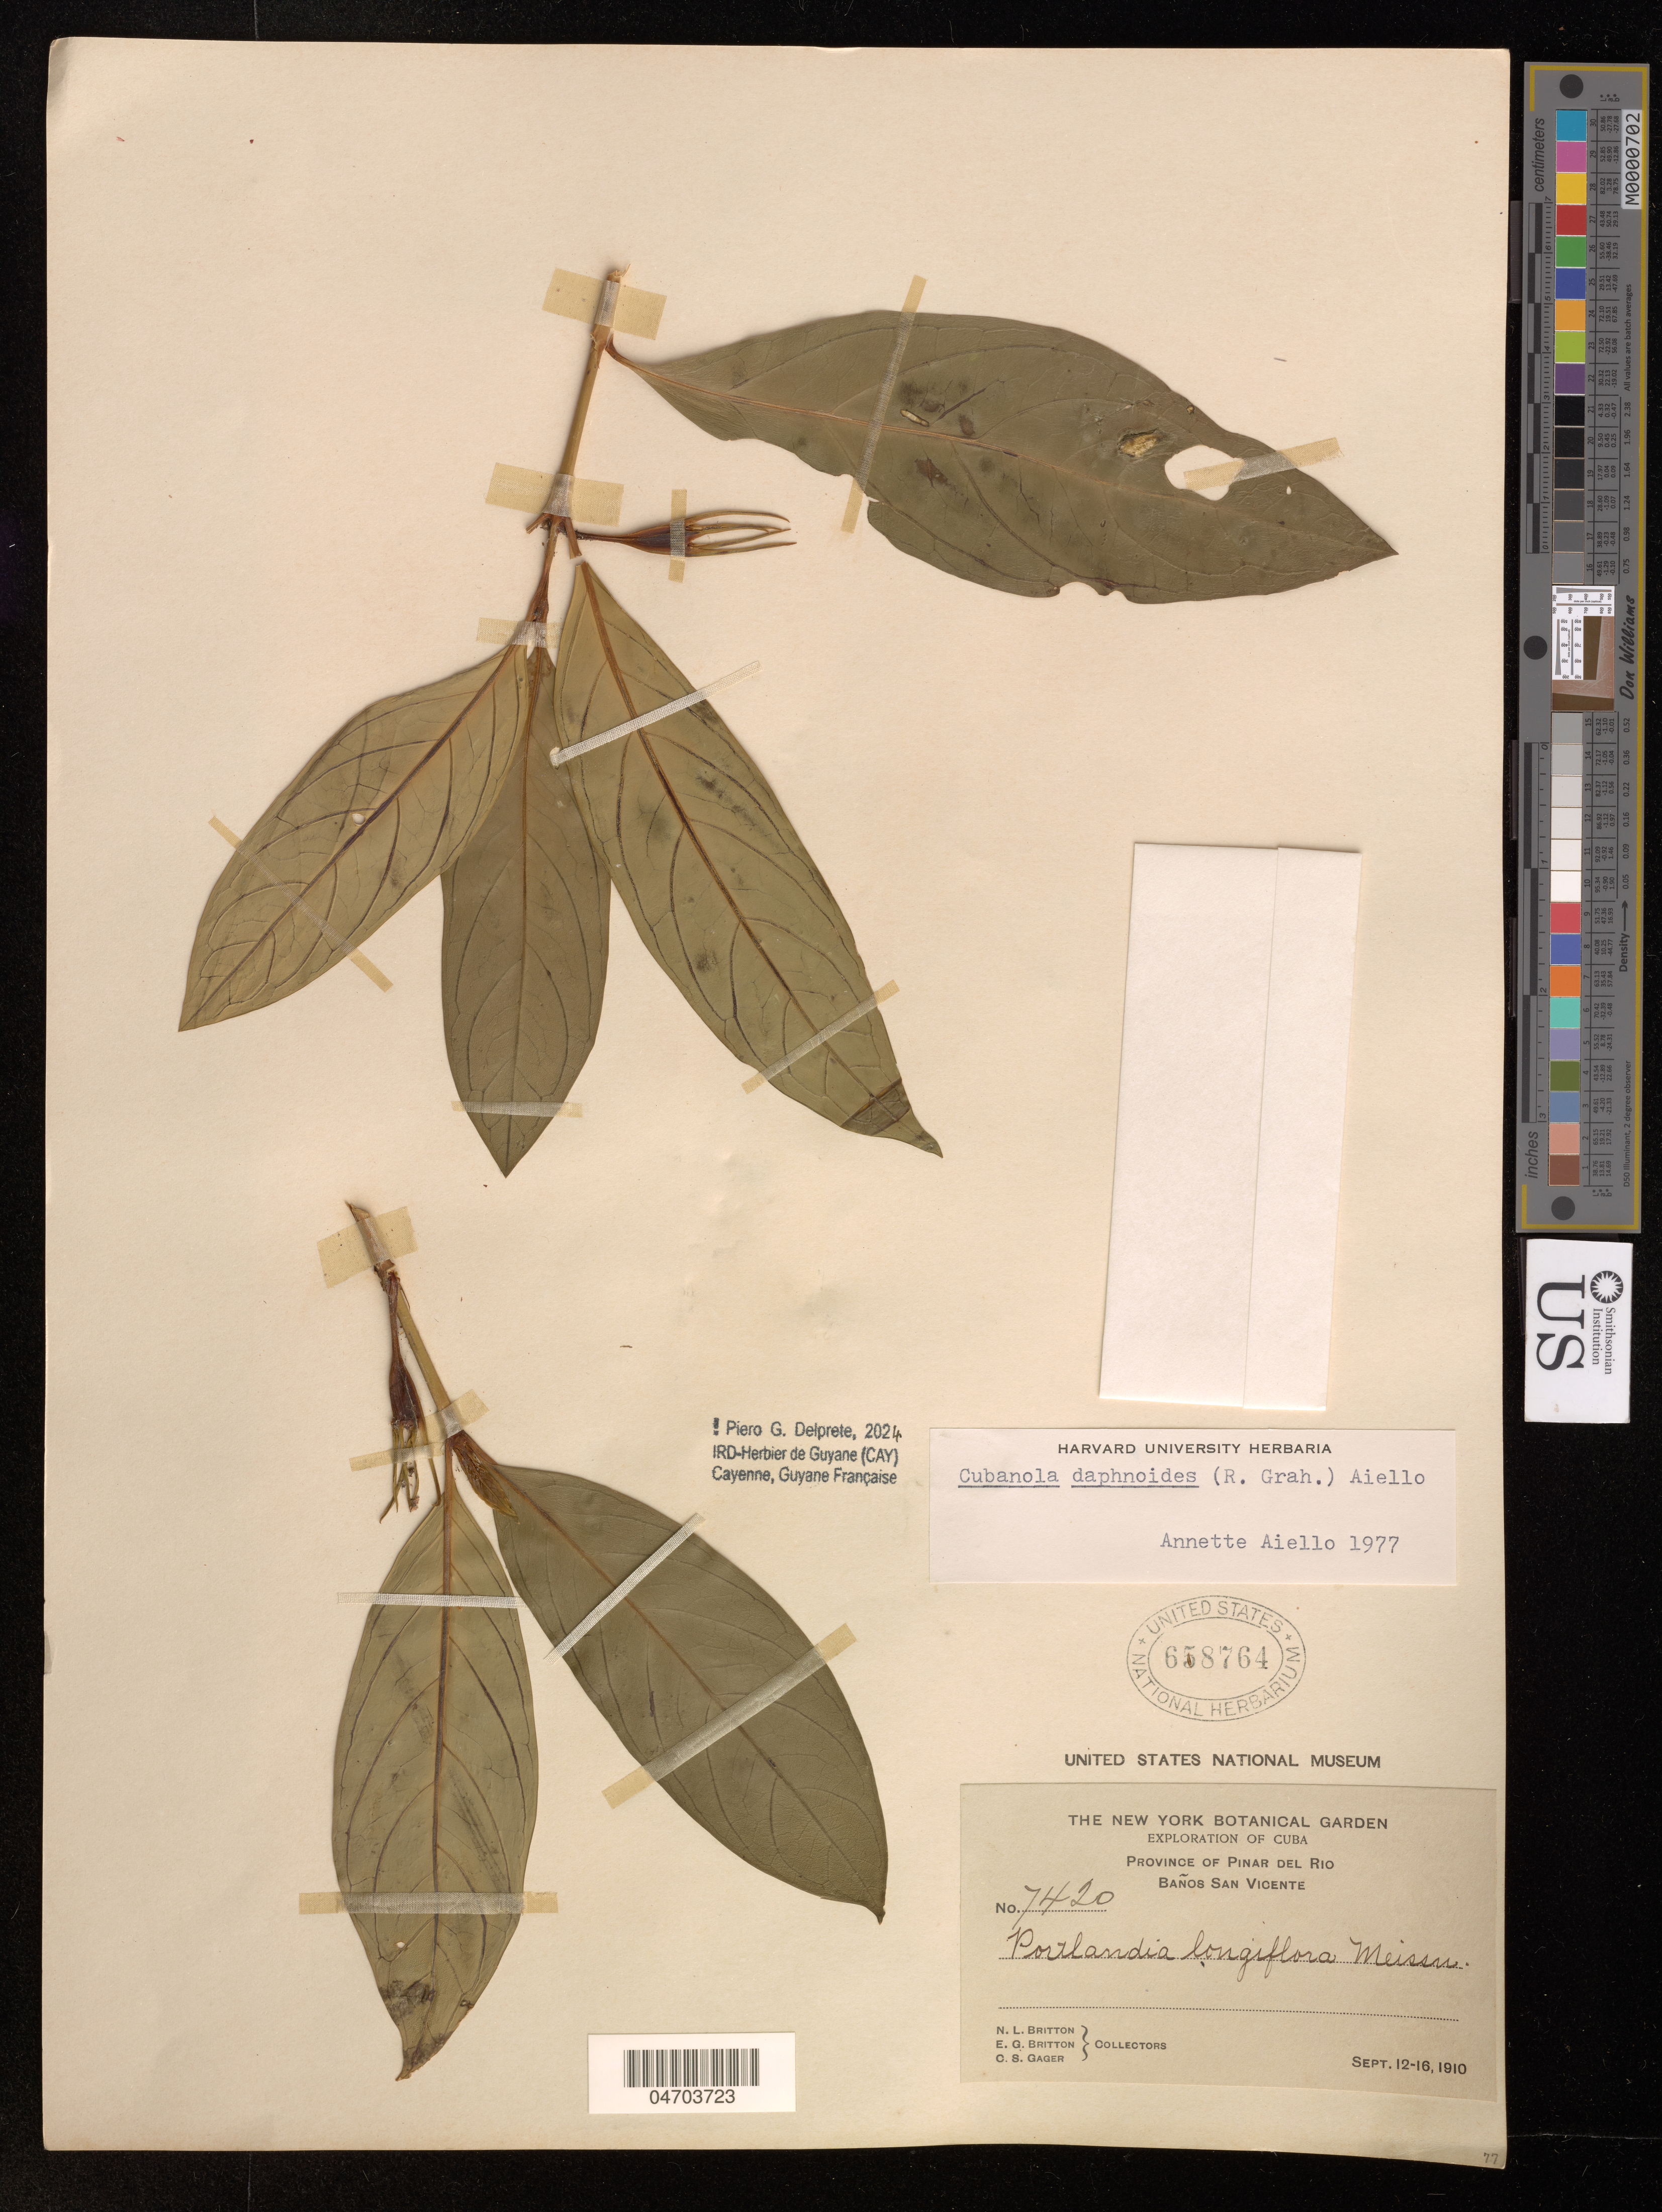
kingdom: Plantae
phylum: Tracheophyta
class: Magnoliopsida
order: Gentianales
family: Rubiaceae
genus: Cubanola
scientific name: Cubanola daphnoides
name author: (Graham) Aiello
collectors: E. G. Britton & C. Gager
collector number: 7420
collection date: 1910-09-12/1910-09-16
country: Cuba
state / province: Pinar del Río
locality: Baños San Vicente.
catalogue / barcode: US 658764